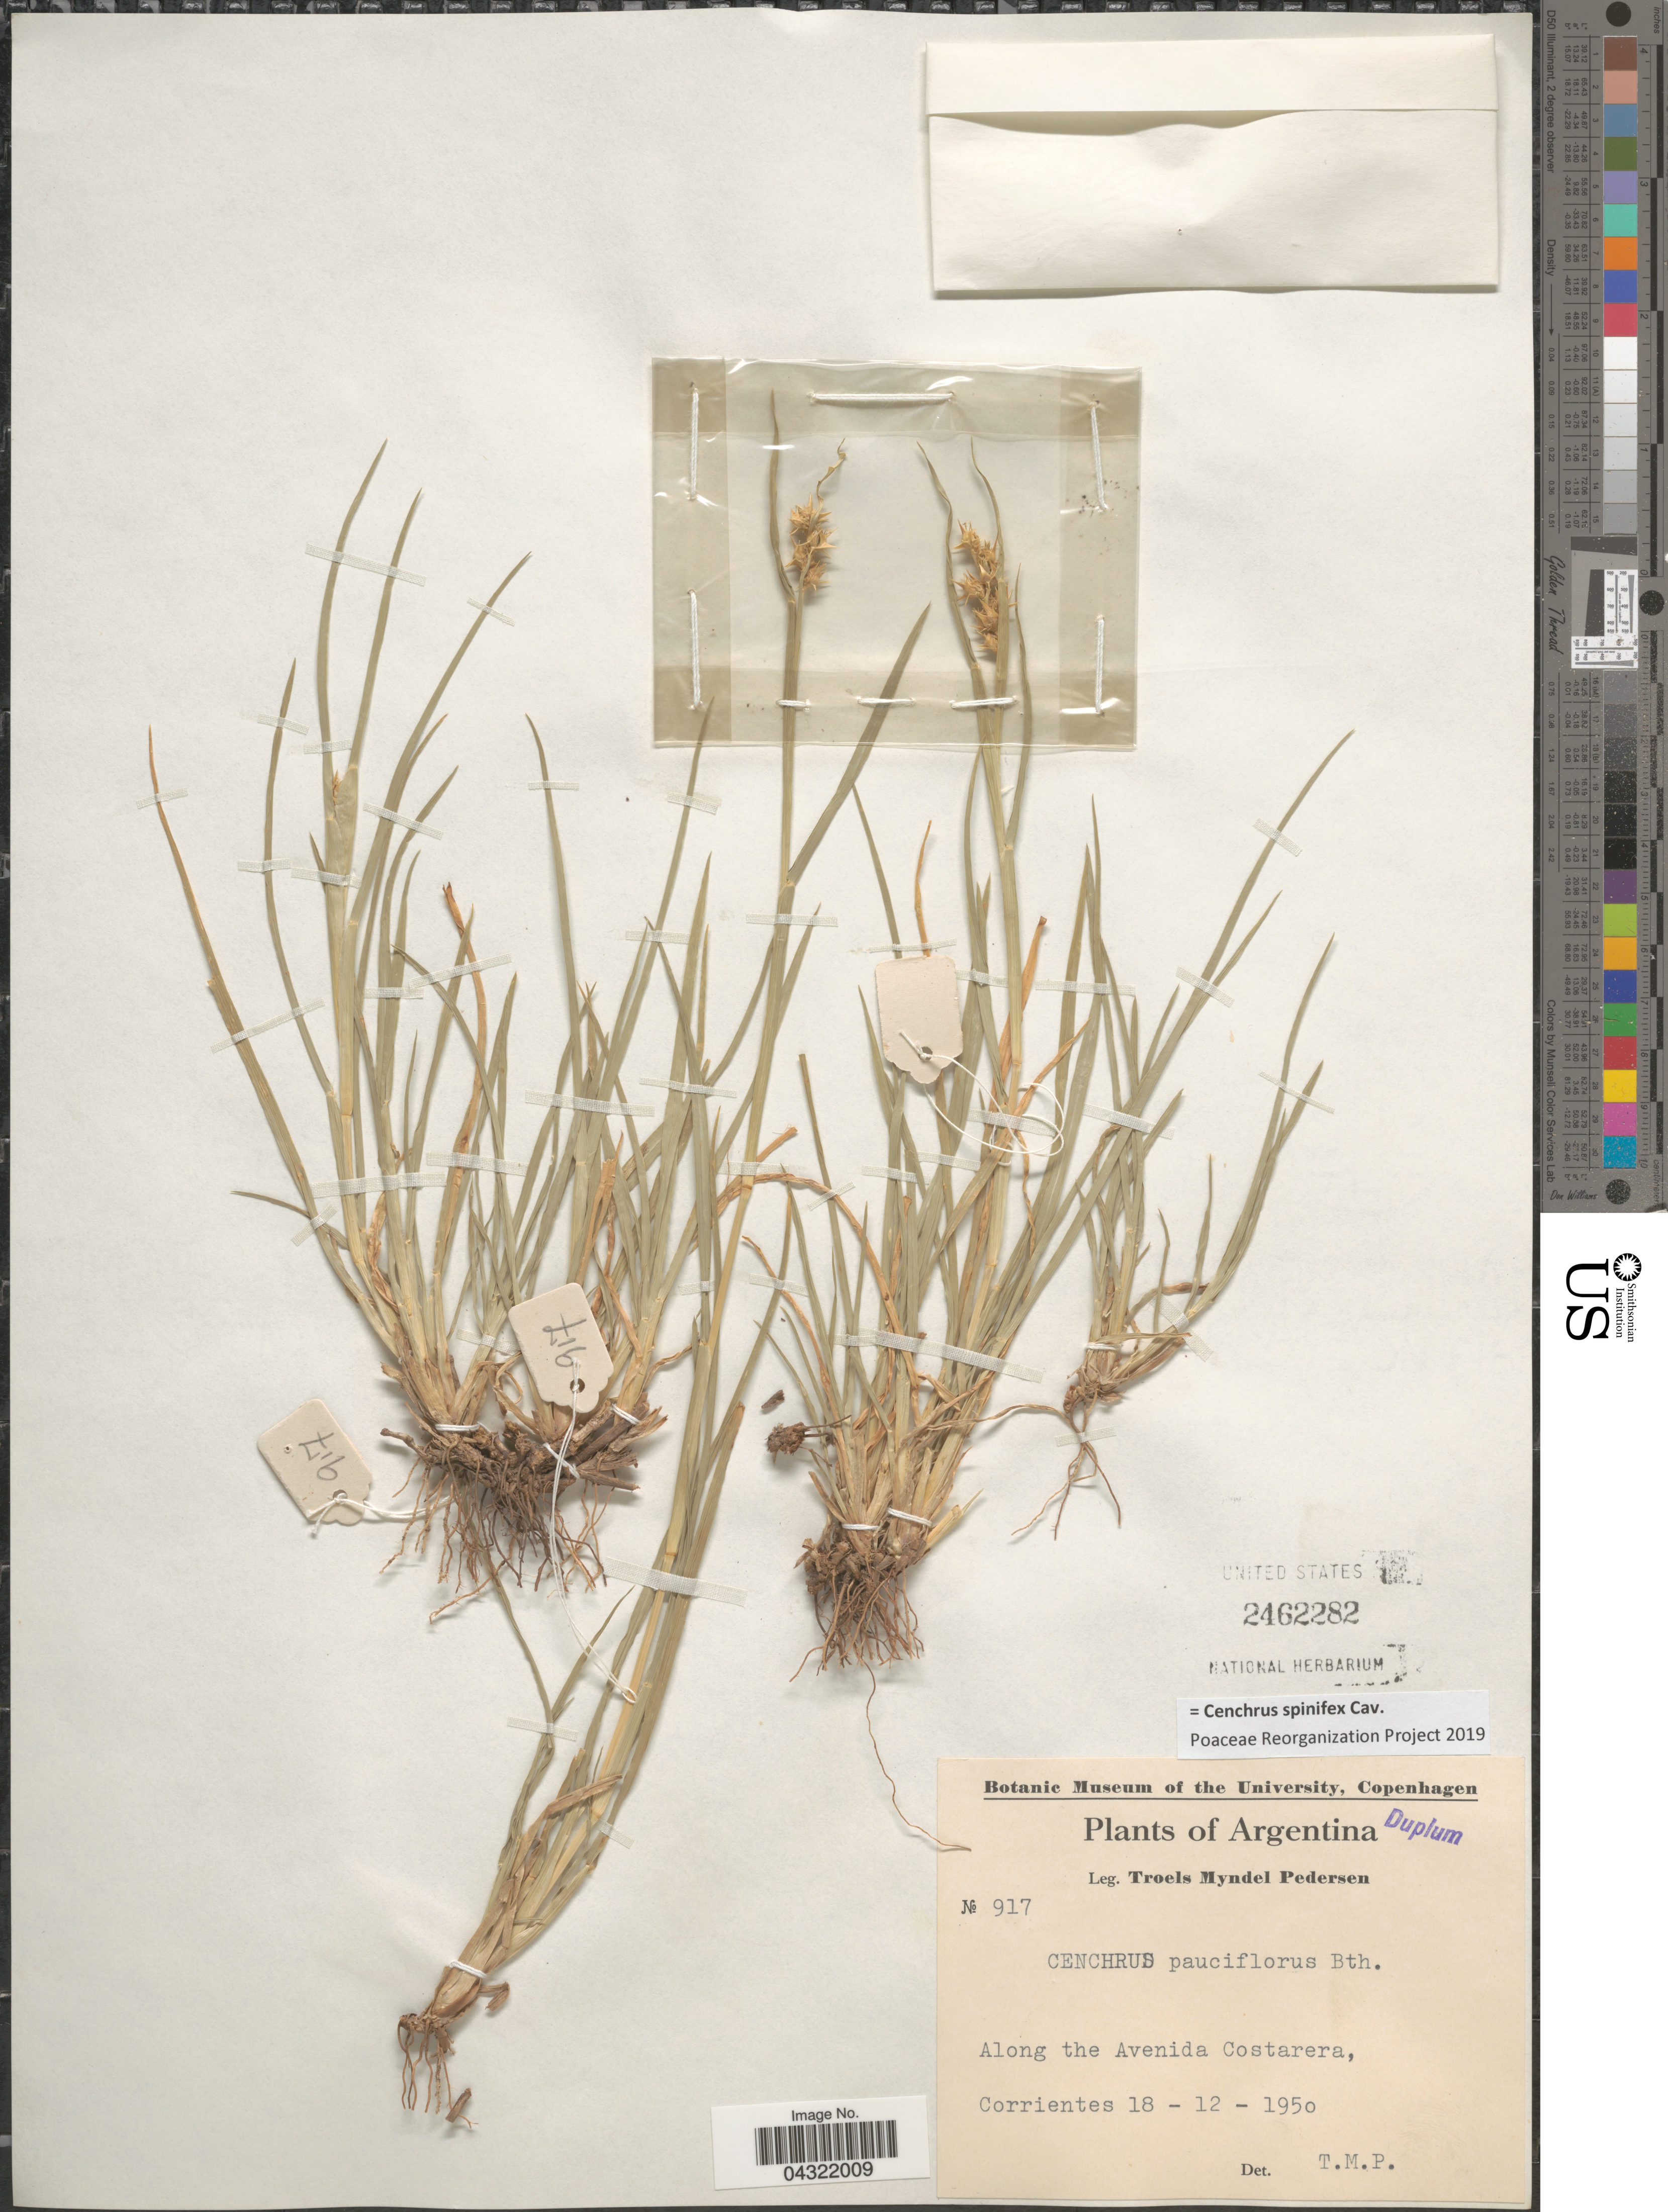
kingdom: Plantae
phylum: Tracheophyta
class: Liliopsida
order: Poales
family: Poaceae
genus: Cenchrus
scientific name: Cenchrus spinifex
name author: Cav.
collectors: T. Pederson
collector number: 917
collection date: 1950-12-18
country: Argentina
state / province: Corrientes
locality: Along the Avenida Costarera.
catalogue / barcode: US 2462282